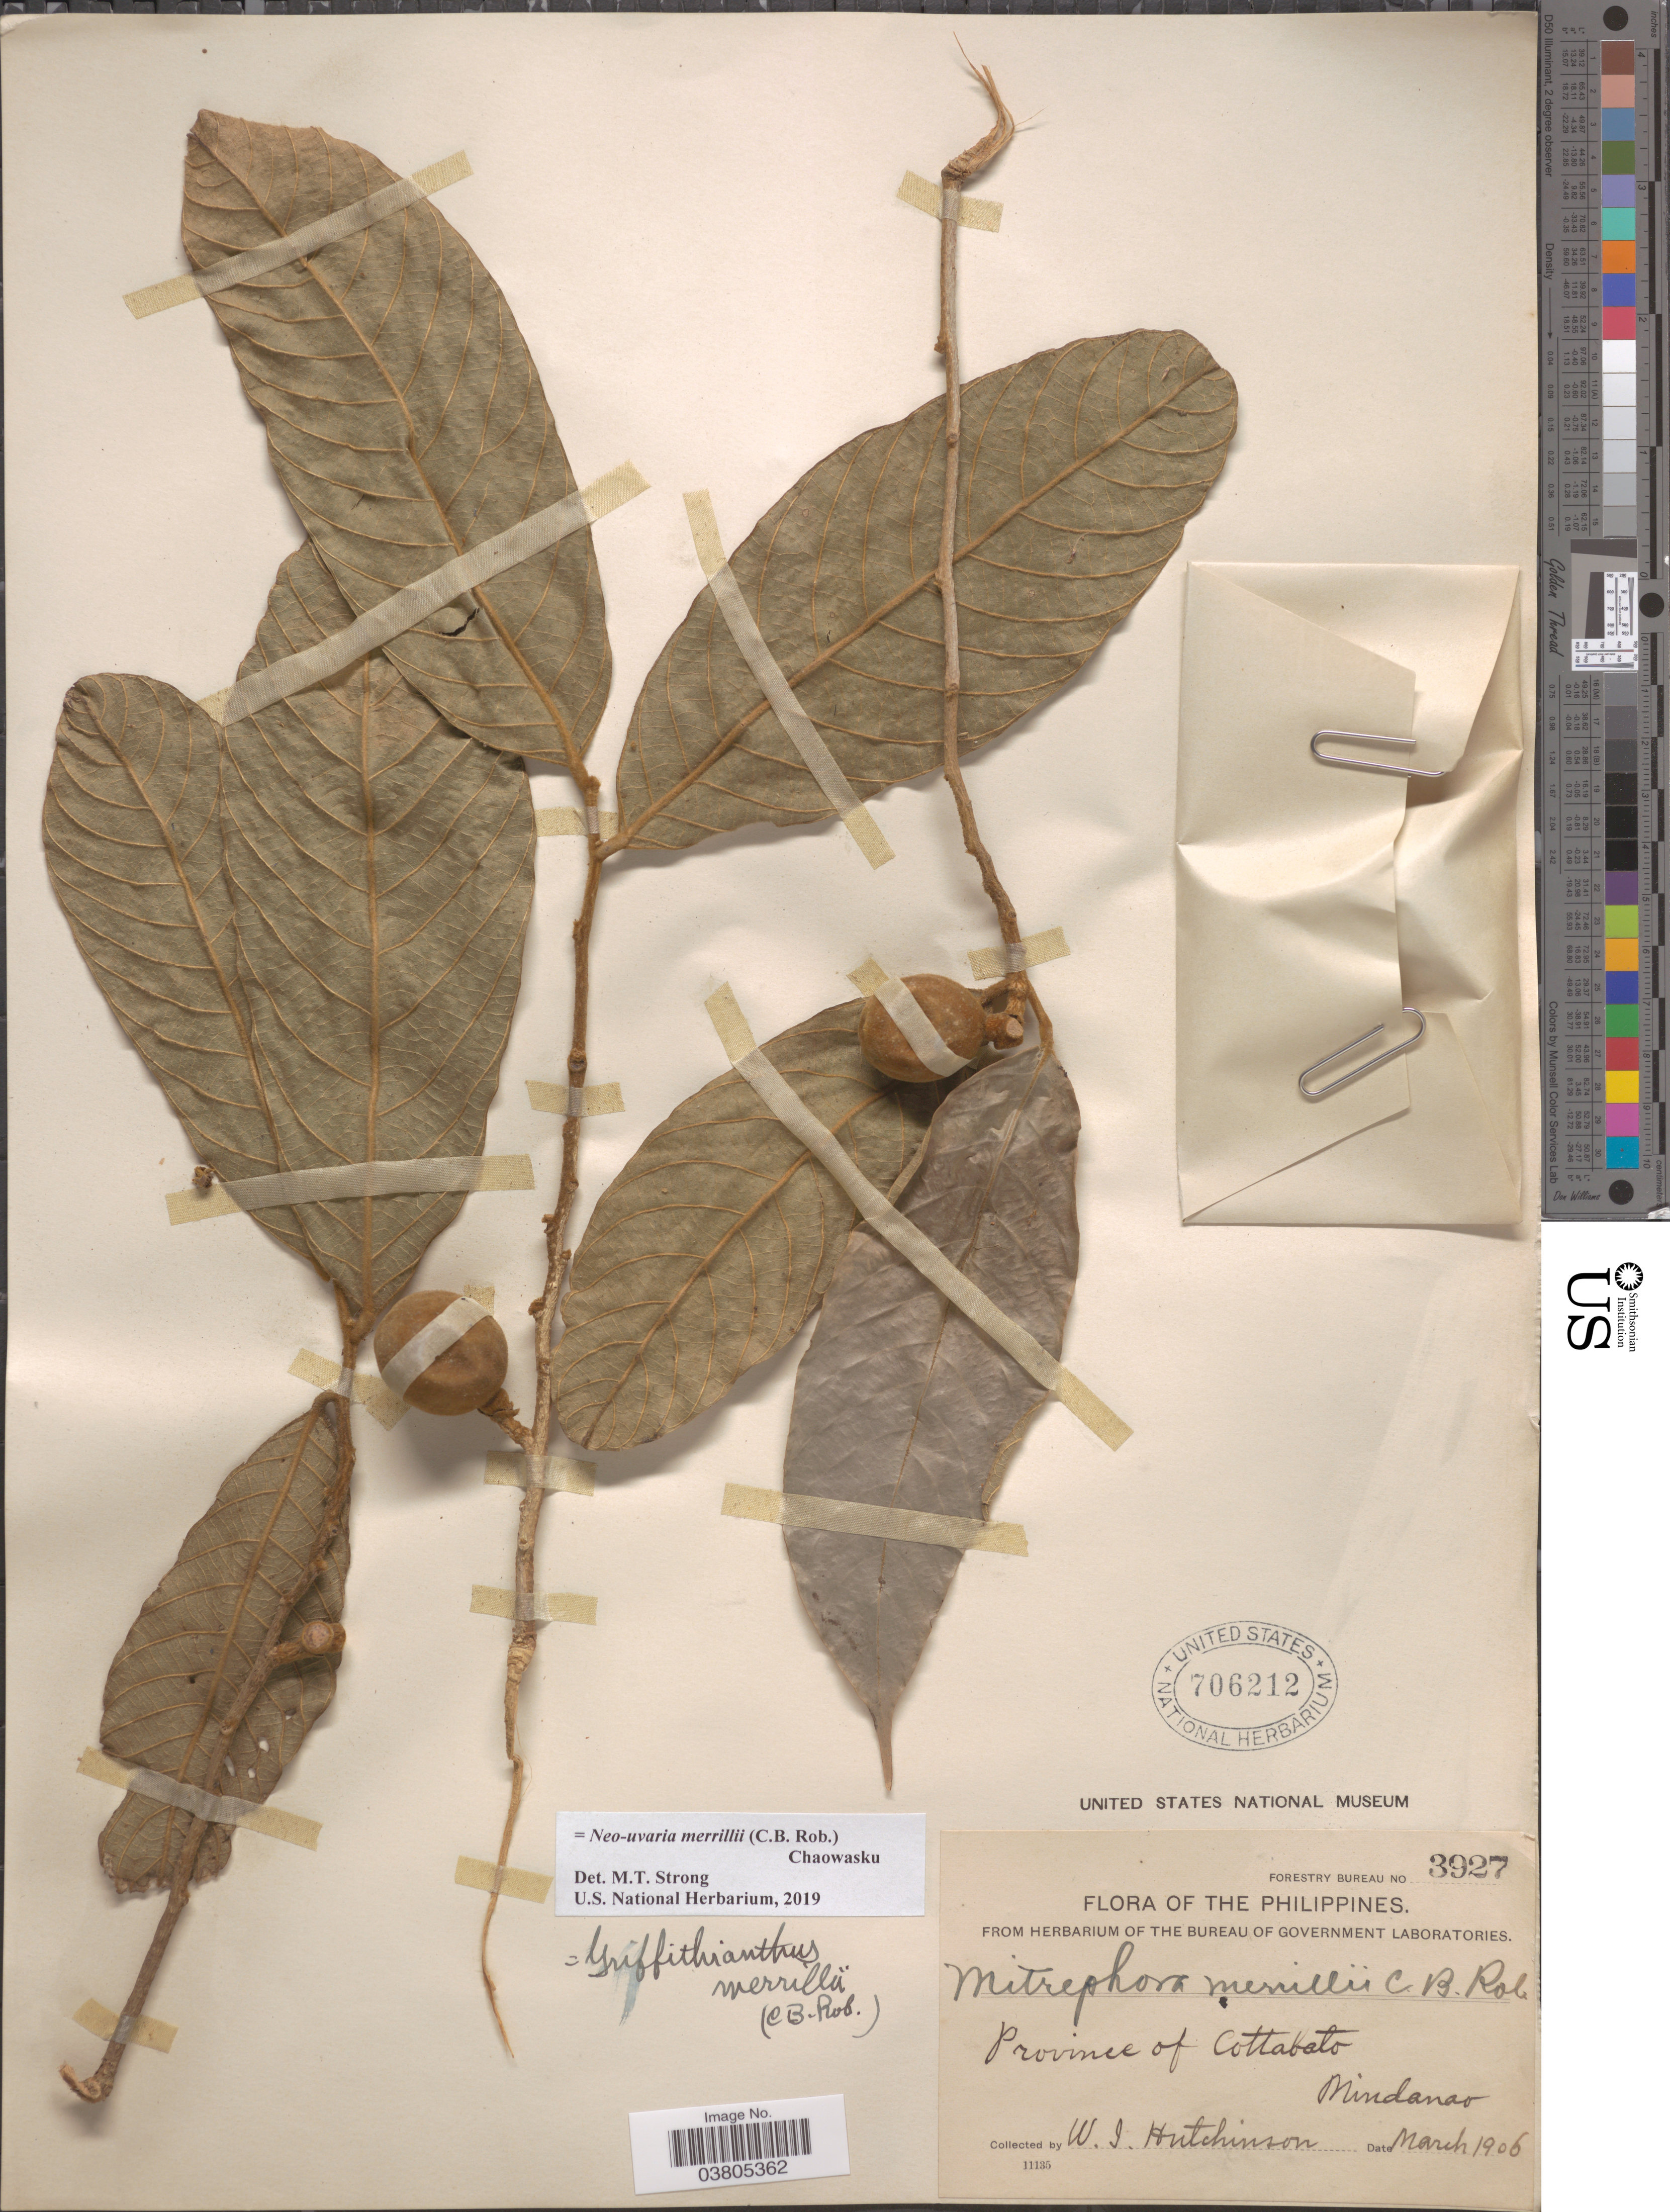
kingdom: Plantae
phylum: Tracheophyta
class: Magnoliopsida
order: Magnoliales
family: Annonaceae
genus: Neo-Uvaria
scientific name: Neo-uvaria merrillii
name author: (C.B. Rob.) Chaowasku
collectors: W. I. Hutchinson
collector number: Forestry Bureau 3927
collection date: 1906-03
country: Philippines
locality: Province of Cottabato, Mindanao.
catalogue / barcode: US 706212